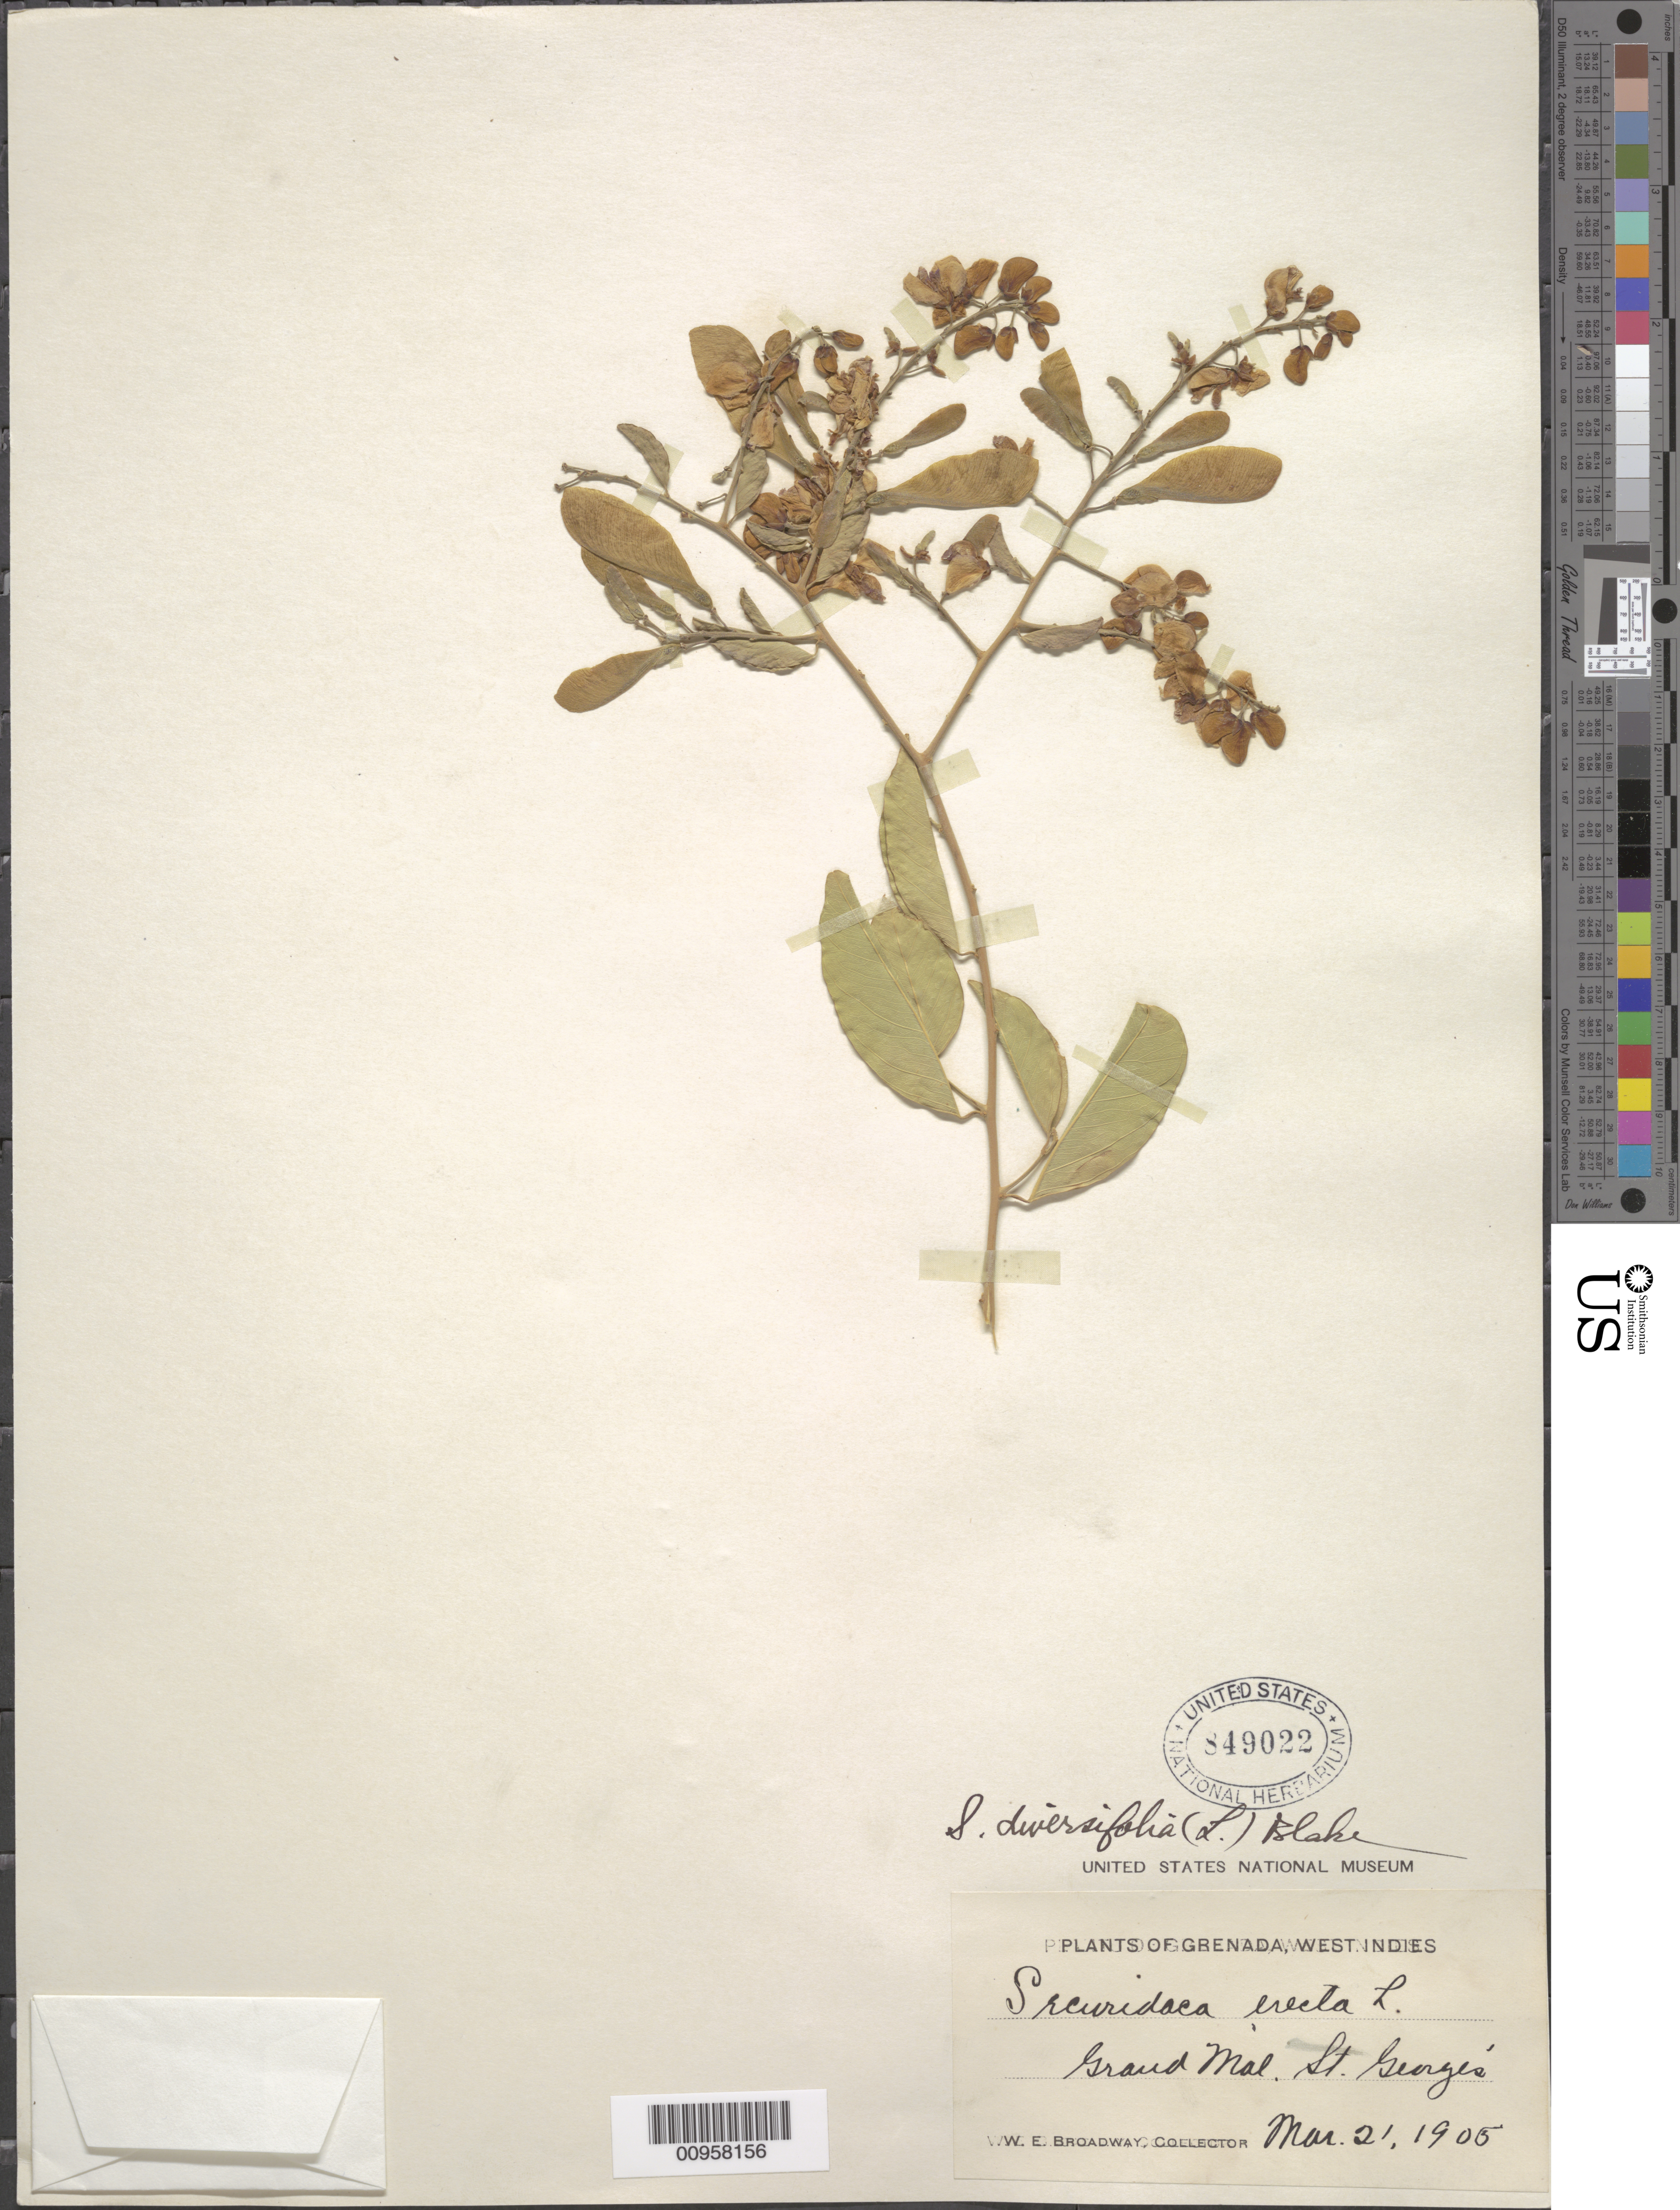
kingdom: Plantae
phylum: Tracheophyta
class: Magnoliopsida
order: Fabales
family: Polygalaceae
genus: Securidaca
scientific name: Securidaca diversifolia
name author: (L.) S.F. Blake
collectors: W. E. Broadway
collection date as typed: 21 Mar 1905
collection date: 1905-03-21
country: Grenada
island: Grenada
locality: Grand Mal, St. George's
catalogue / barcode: US 849022